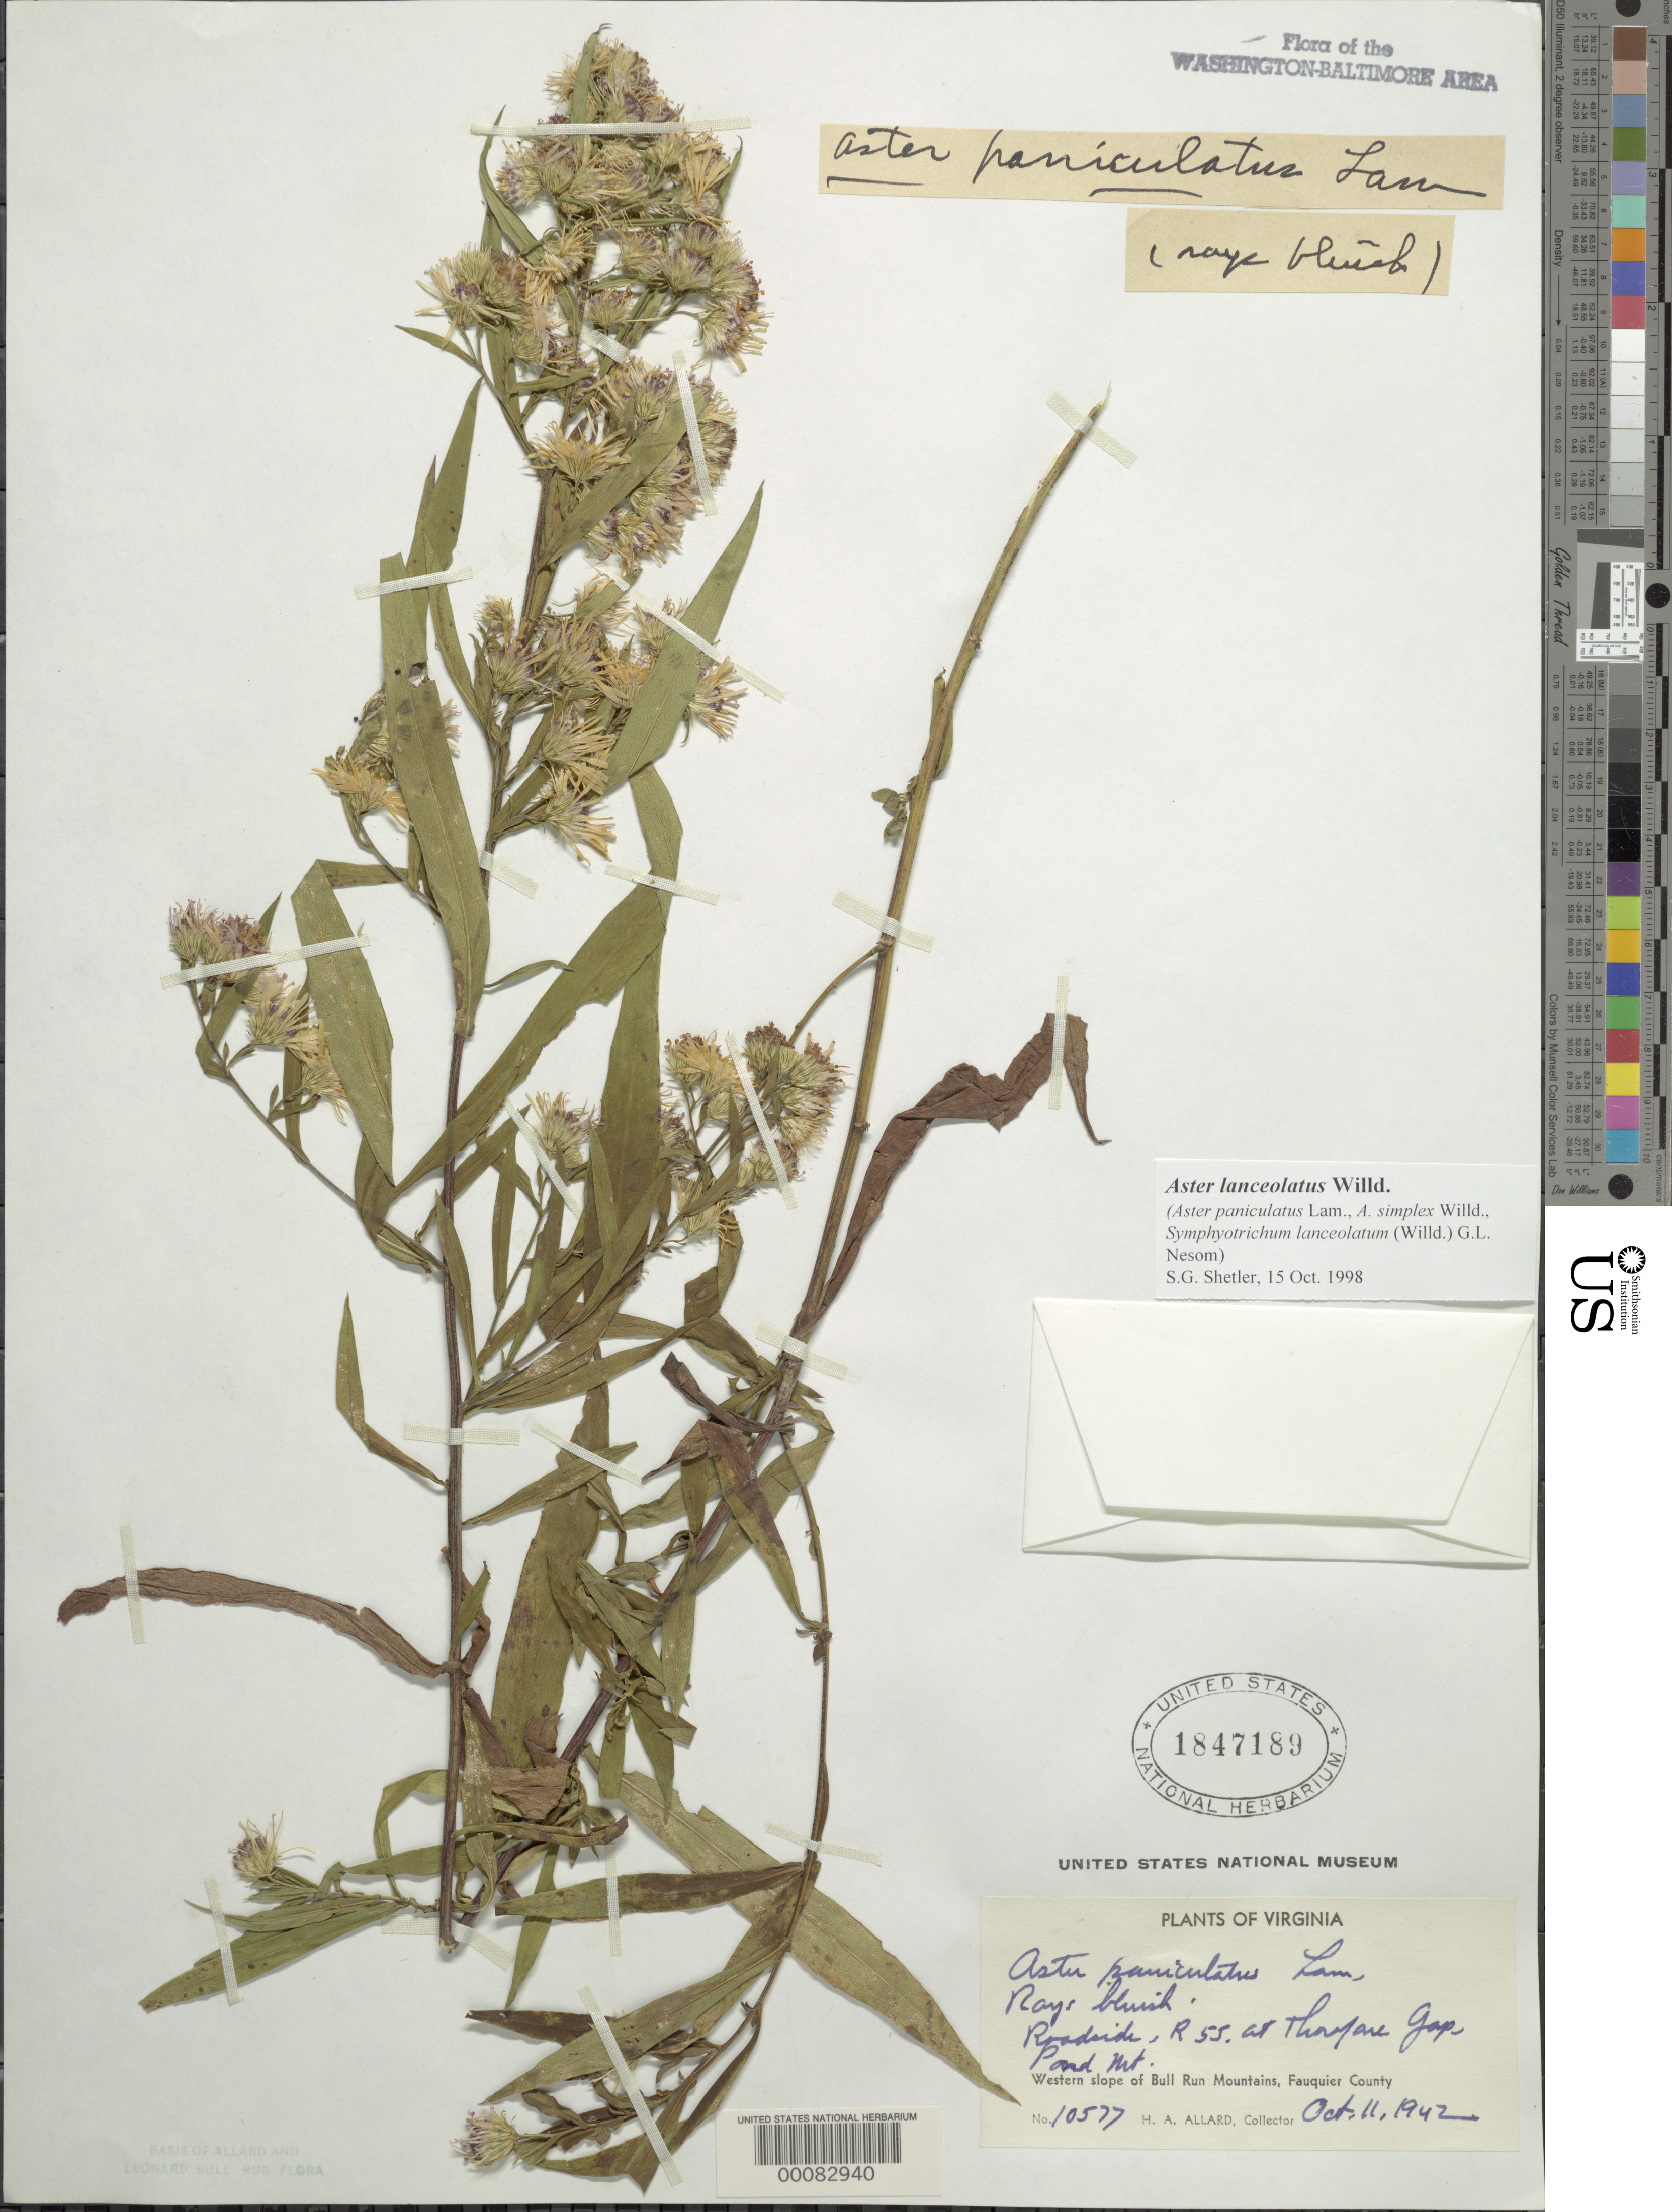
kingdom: Plantae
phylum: Tracheophyta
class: Magnoliopsida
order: Asterales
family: Asteraceae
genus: Symphyotrichum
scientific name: Symphyotrichum lanceolatum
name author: (Willd.) G.L. Nesom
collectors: H. A. Allard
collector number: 10577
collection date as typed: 11 Oct 1942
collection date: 1942-10-11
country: United States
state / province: Virginia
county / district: Fauquier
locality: Rt 55 at Thorofare Gap Bull Run Mts.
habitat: Roadside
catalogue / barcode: US 1847189